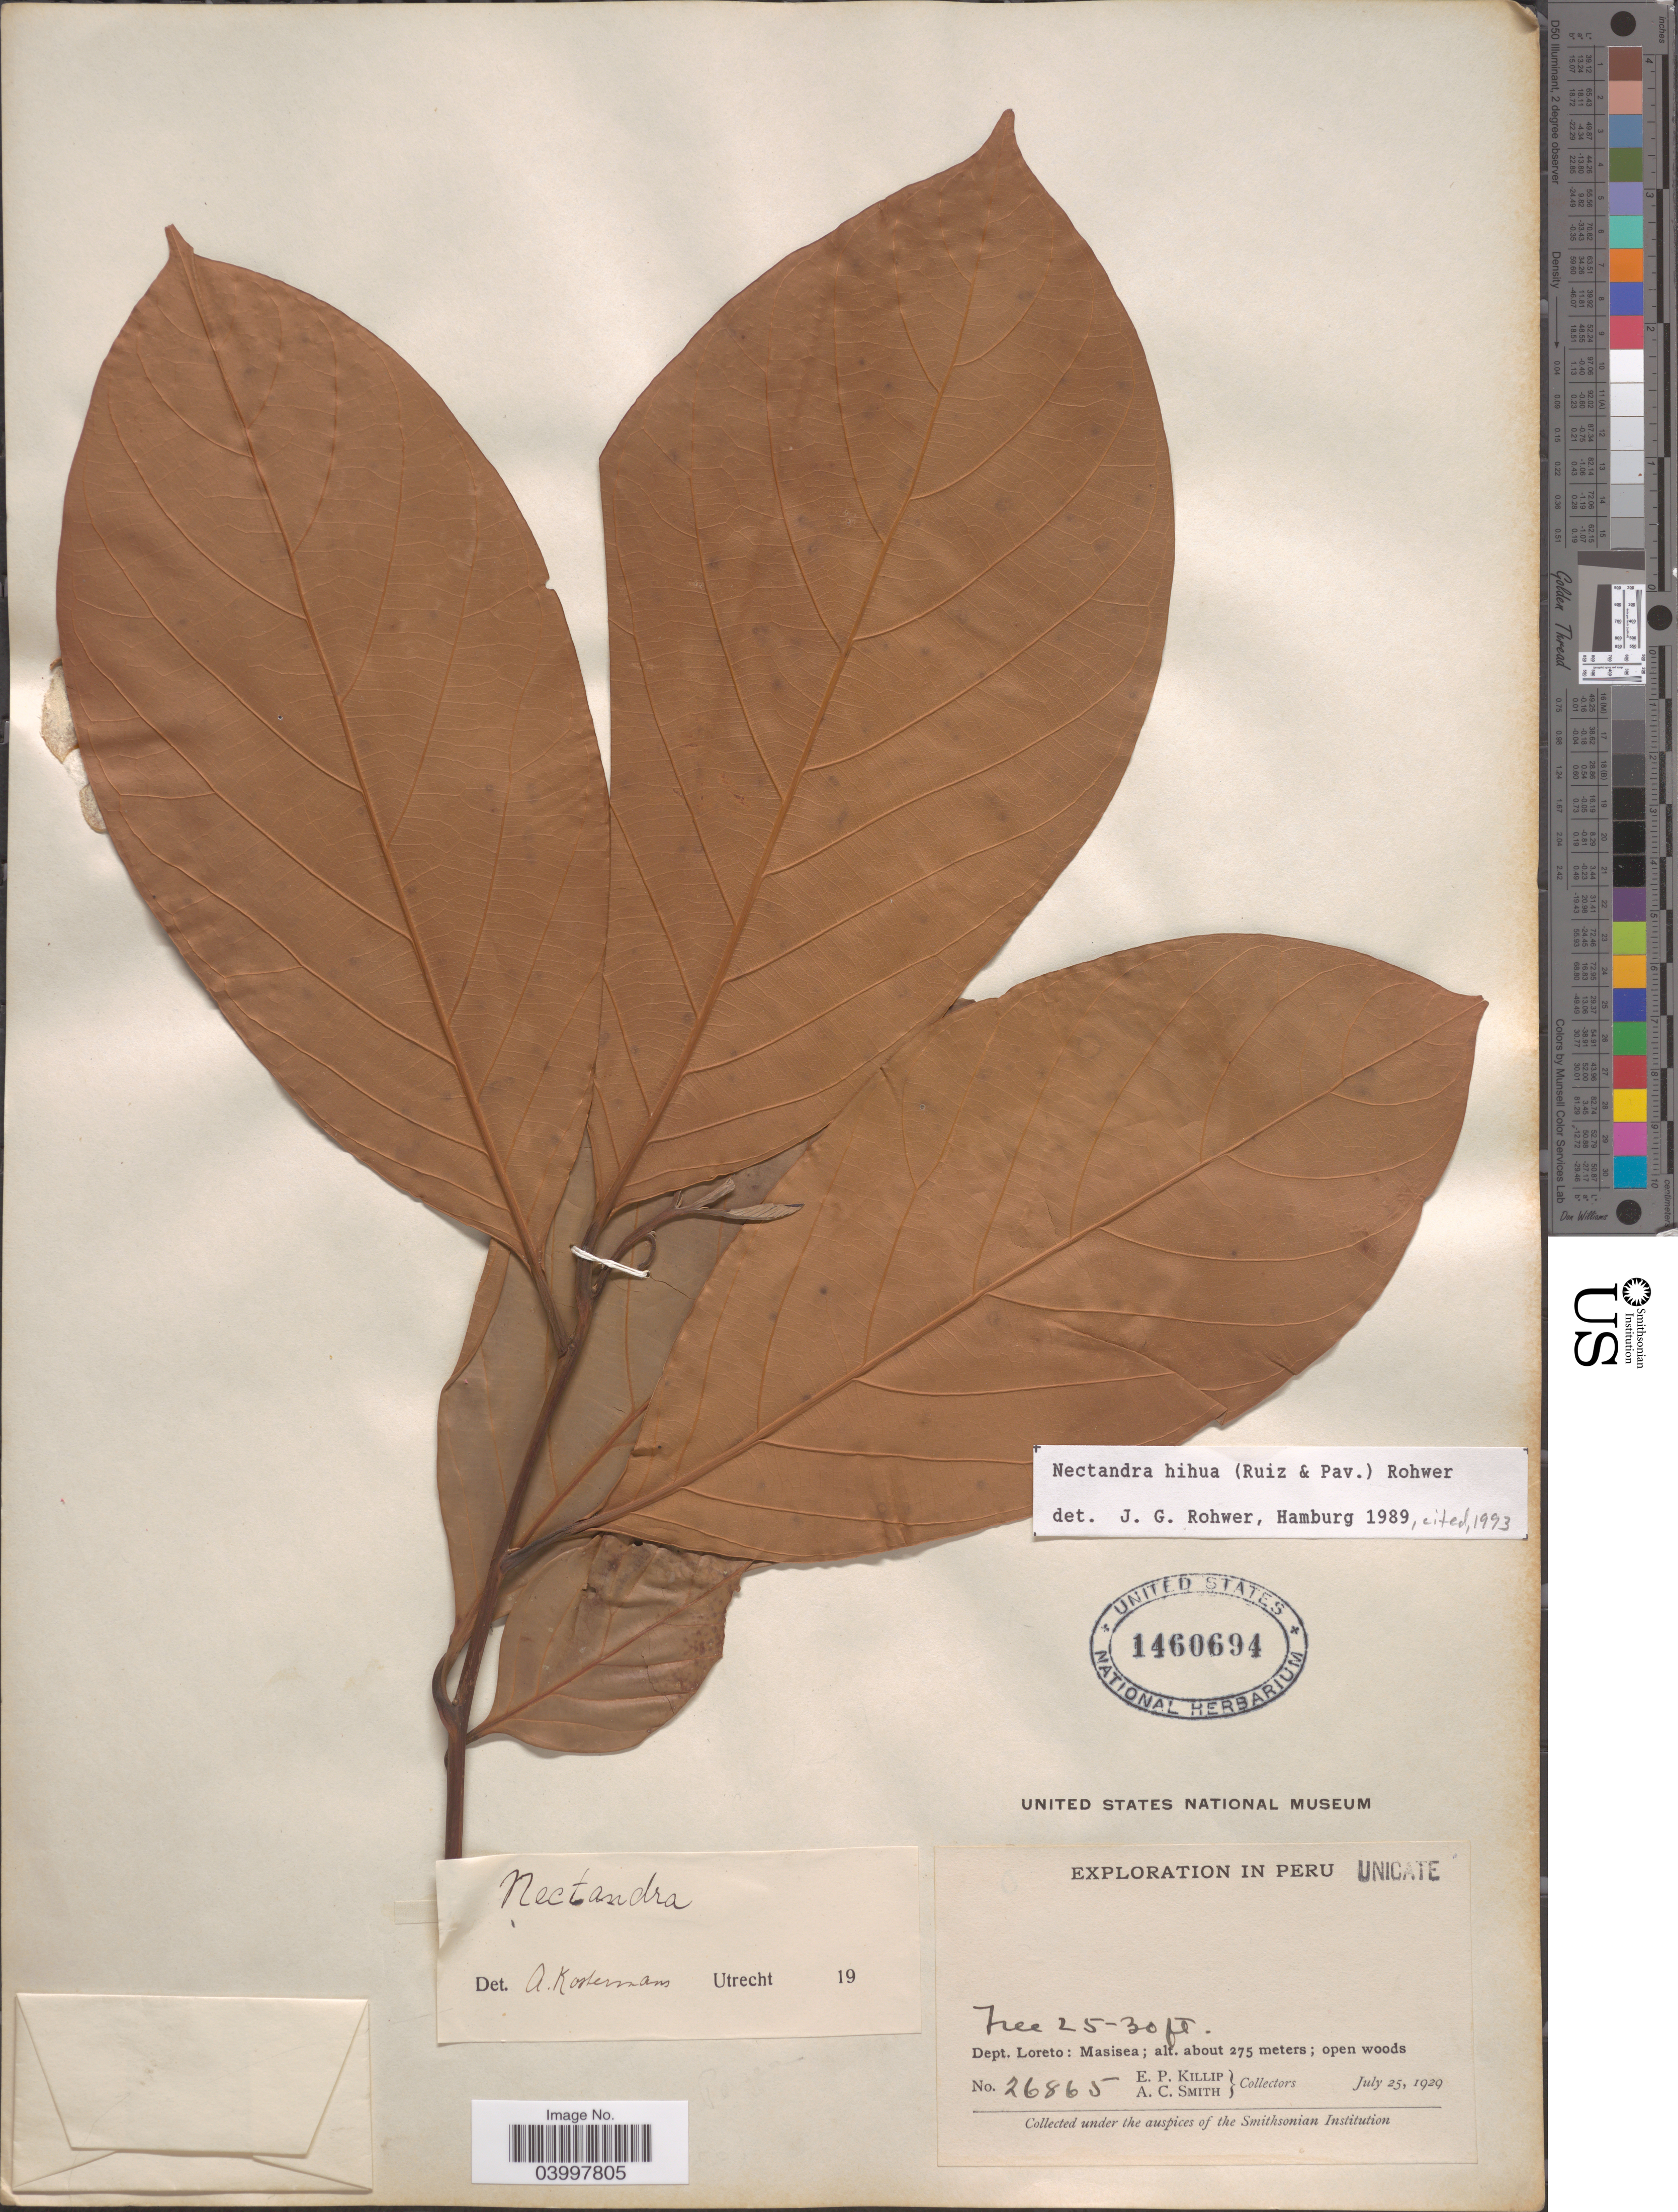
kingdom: Plantae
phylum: Tracheophyta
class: Magnoliopsida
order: Laurales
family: Lauraceae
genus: Nectandra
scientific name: Nectandra hihua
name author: (Ruiz & Pav.) Rohwer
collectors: E. P. Killip & A. C. Smith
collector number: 26865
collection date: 1929-07-25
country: Peru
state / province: Loreto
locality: Dept. Loreto: Masisea.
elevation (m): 275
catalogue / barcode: US 1460694